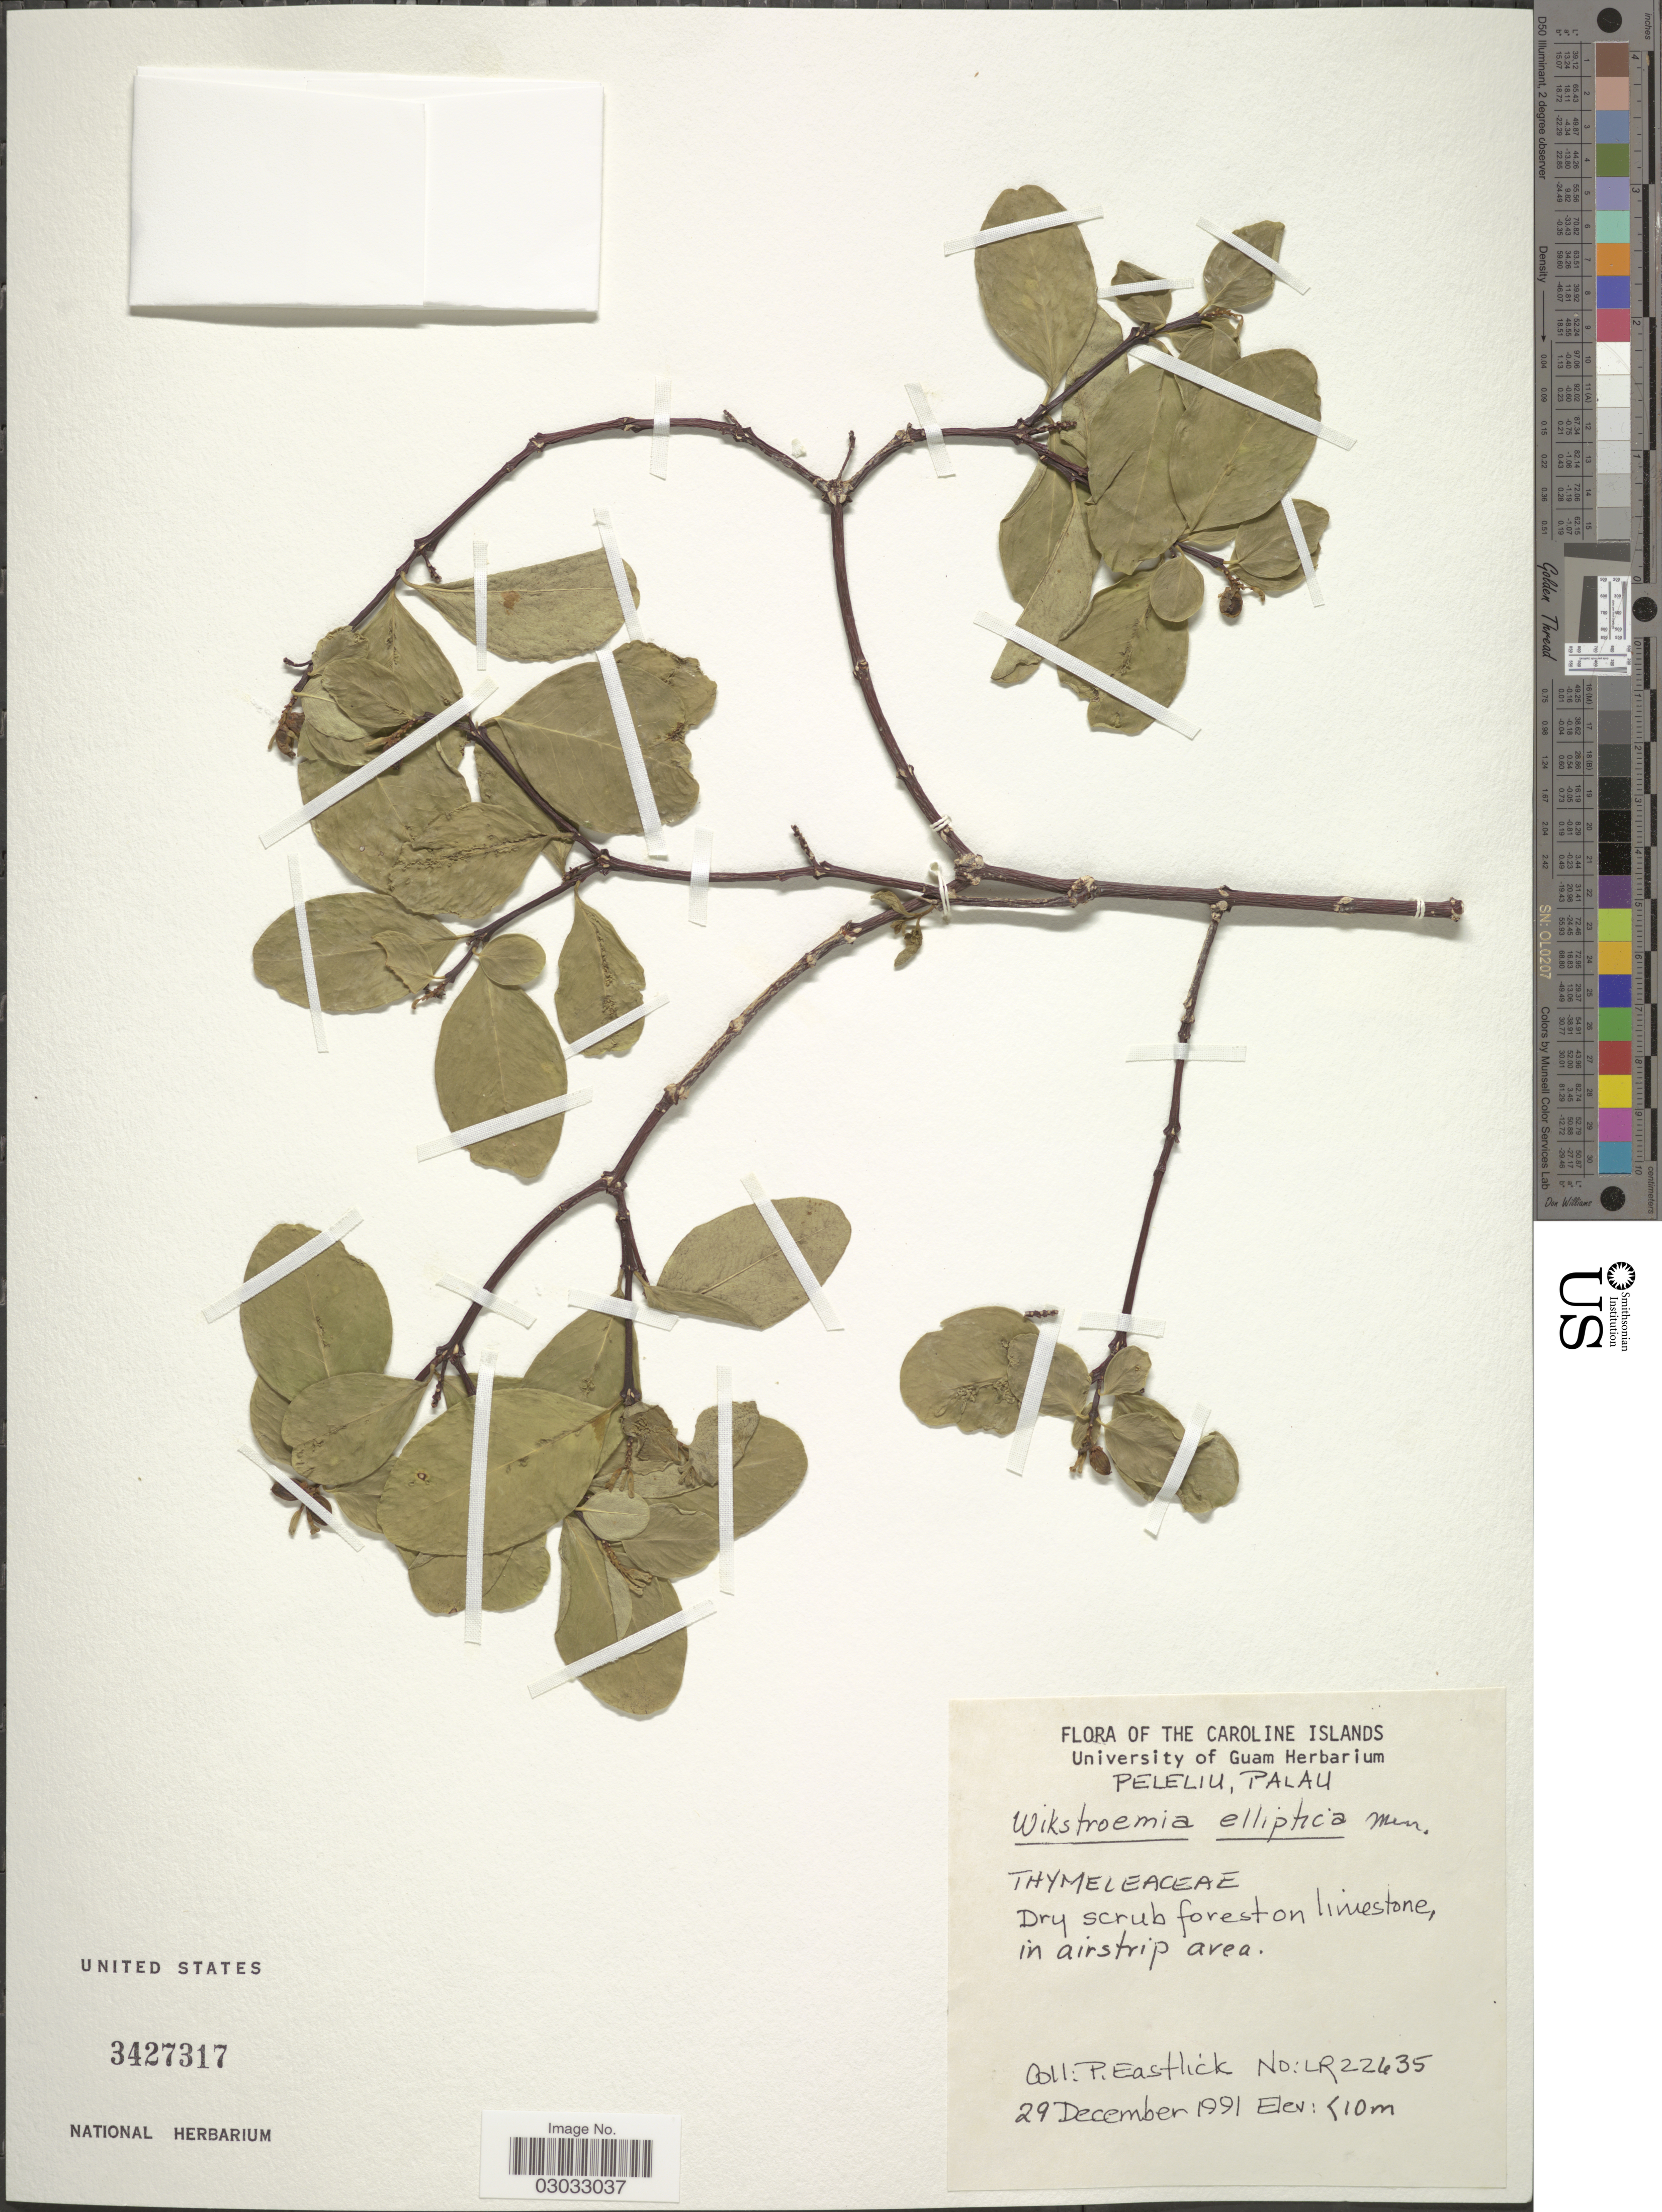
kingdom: Plantae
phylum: Tracheophyta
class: Magnoliopsida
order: Malvales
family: Thymelaeaceae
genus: Wikstroemia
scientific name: Wikstroemia elliptica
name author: Merr.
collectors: P. Eastlick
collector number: LR22435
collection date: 1991-12-29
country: Palau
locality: The Caroline Islands, Peleliu, Palau.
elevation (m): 10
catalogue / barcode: US 3427317